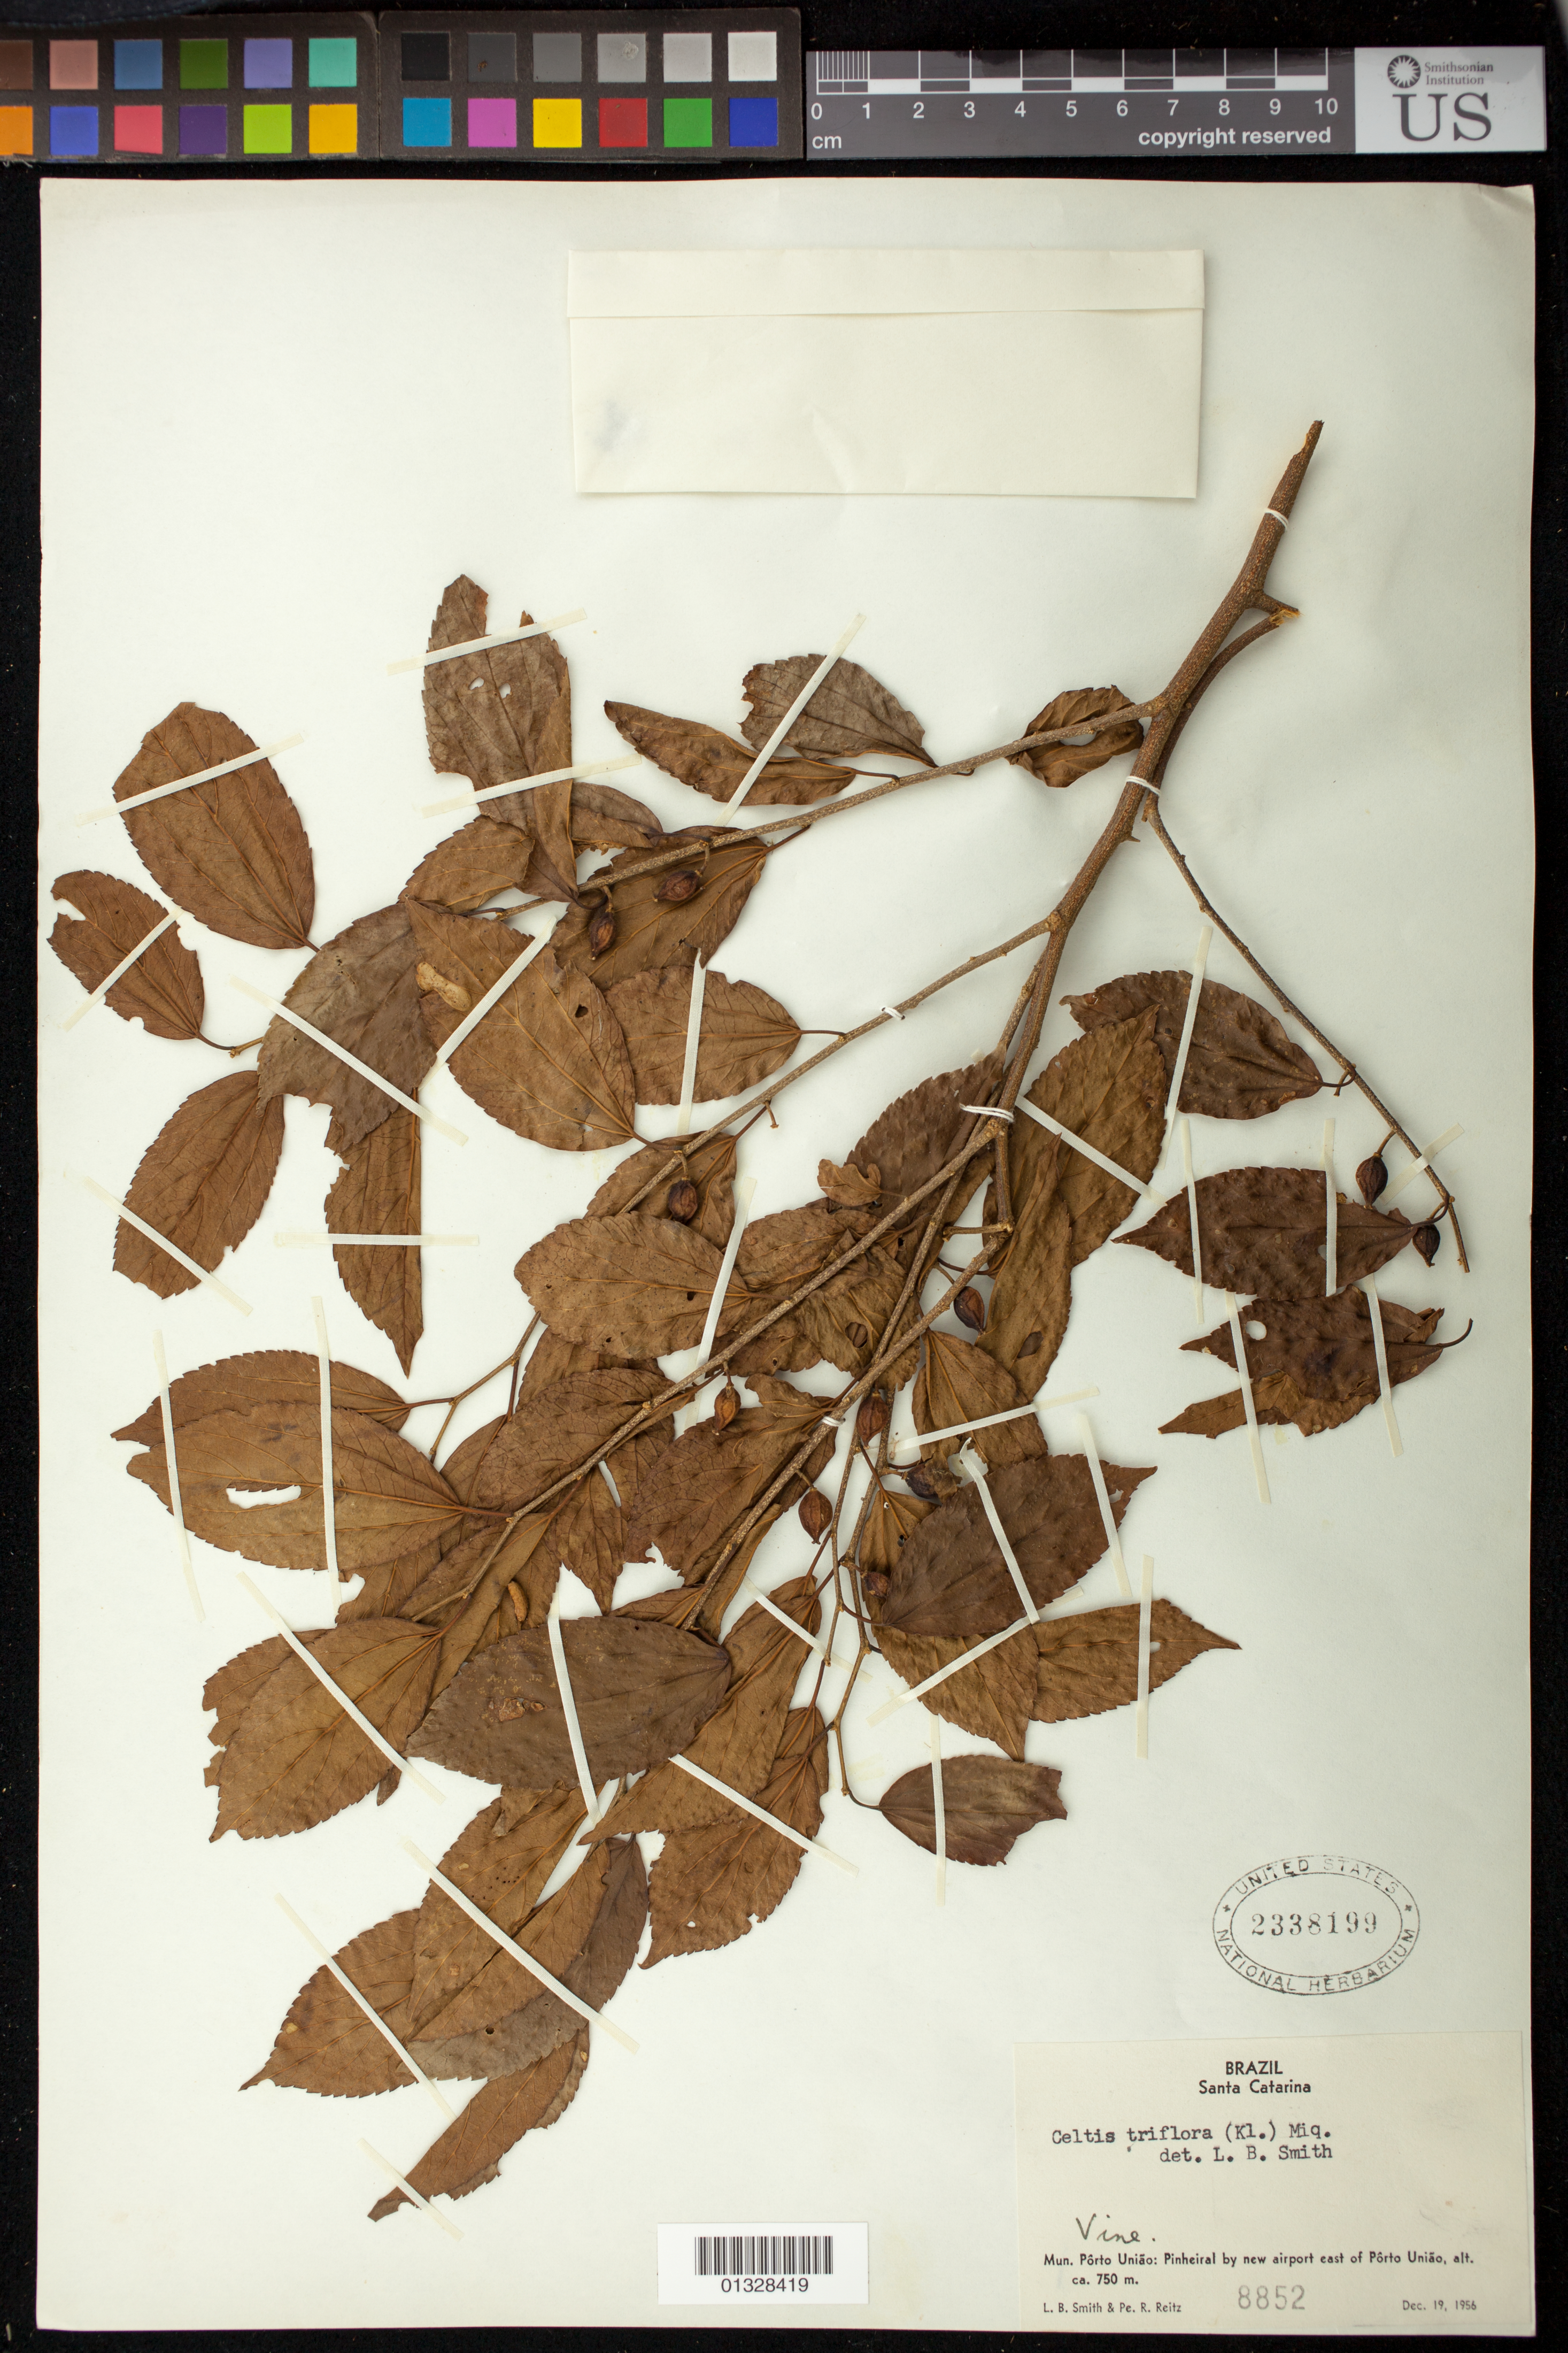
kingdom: Plantae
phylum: Tracheophyta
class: Magnoliopsida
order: Rosales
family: Cannabaceae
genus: Celtis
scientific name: Celtis triflora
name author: (Klotzsch) Ruiz ex Miq.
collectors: L. Smith & R. Reitz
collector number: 8852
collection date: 1956-12-19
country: Brazil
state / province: Santa Catarina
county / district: Porto União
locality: Pinheiral by new airport east of Porto União.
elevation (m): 750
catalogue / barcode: US 2338199